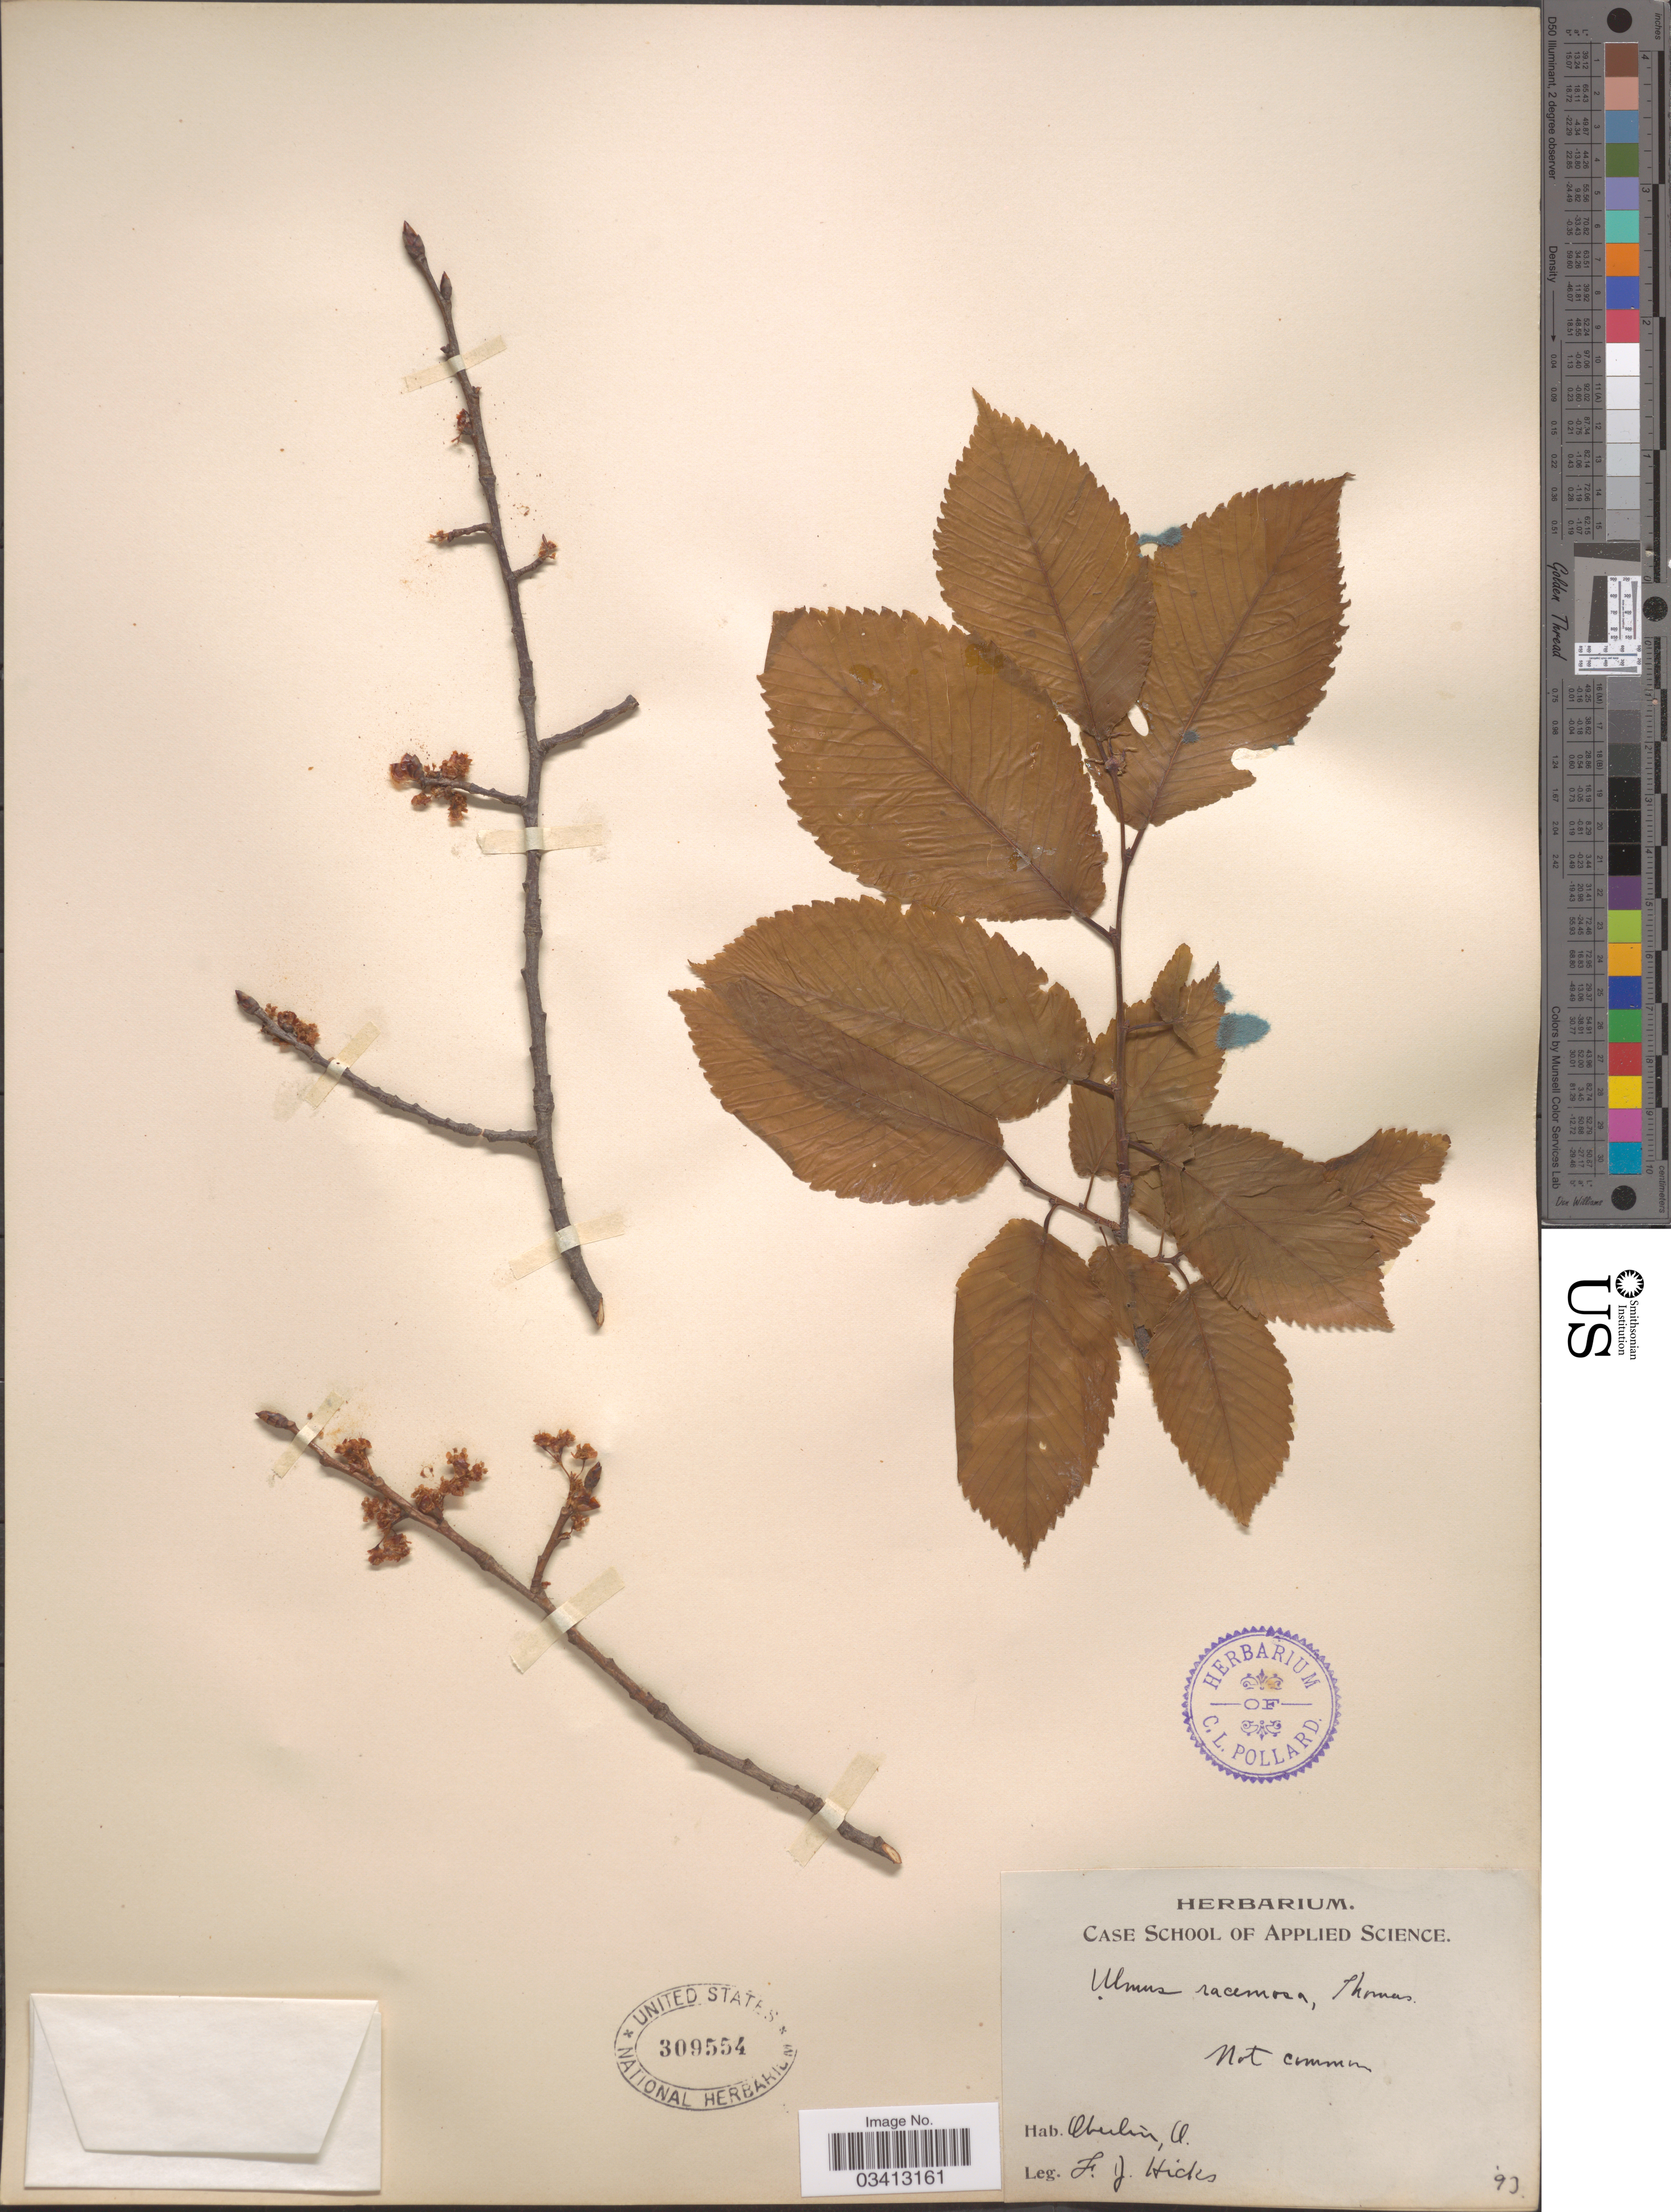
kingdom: Plantae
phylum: Tracheophyta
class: Magnoliopsida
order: Rosales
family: Ulmaceae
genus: Ulmus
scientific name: Ulmus thomasii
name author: Sarg.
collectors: L. E. Hicks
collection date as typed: Transcribed d/m/y: //93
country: United States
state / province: Ohio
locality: Oberlin.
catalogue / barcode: US 309554